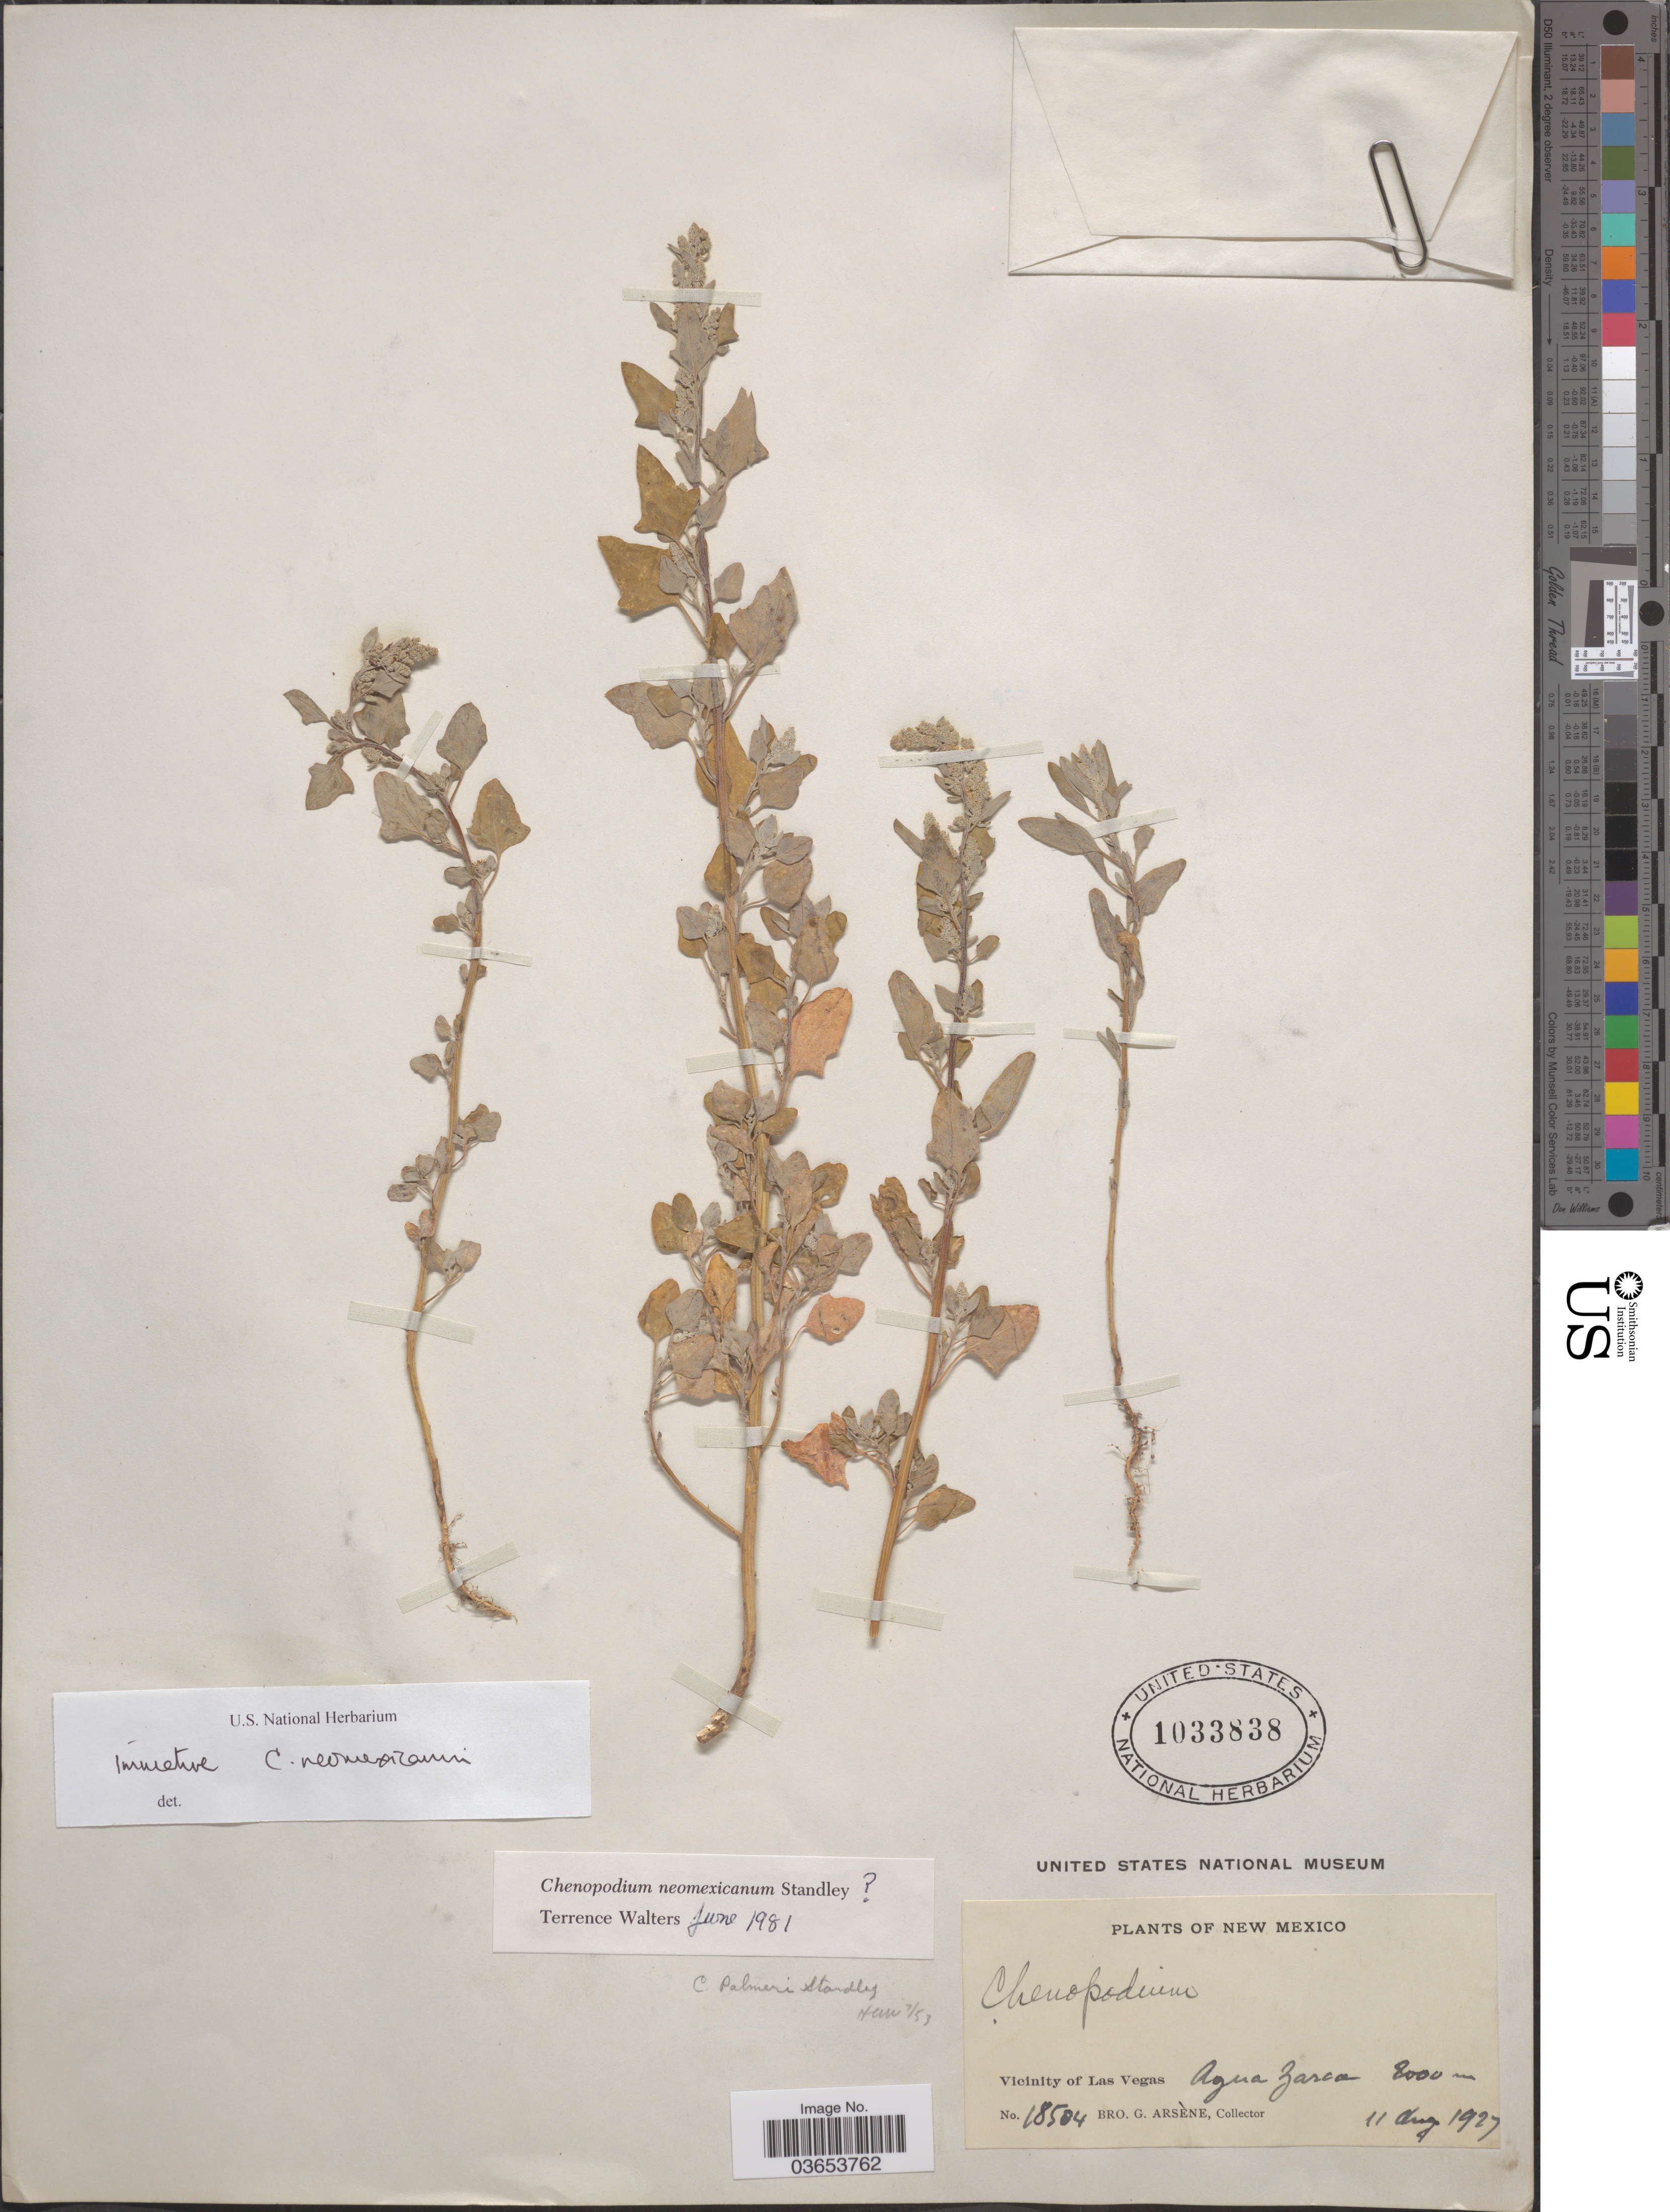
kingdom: Plantae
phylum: Tracheophyta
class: Magnoliopsida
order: Caryophyllales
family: Amaranthaceae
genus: Chenopodium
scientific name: Chenopodium neomexicanum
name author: Standl.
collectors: Bro. G. Arsène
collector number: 18504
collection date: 1927-08-11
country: United States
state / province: New Mexico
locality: Vicinity of Las Vegas. Agua Zarca.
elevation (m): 8000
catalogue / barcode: US 1033838